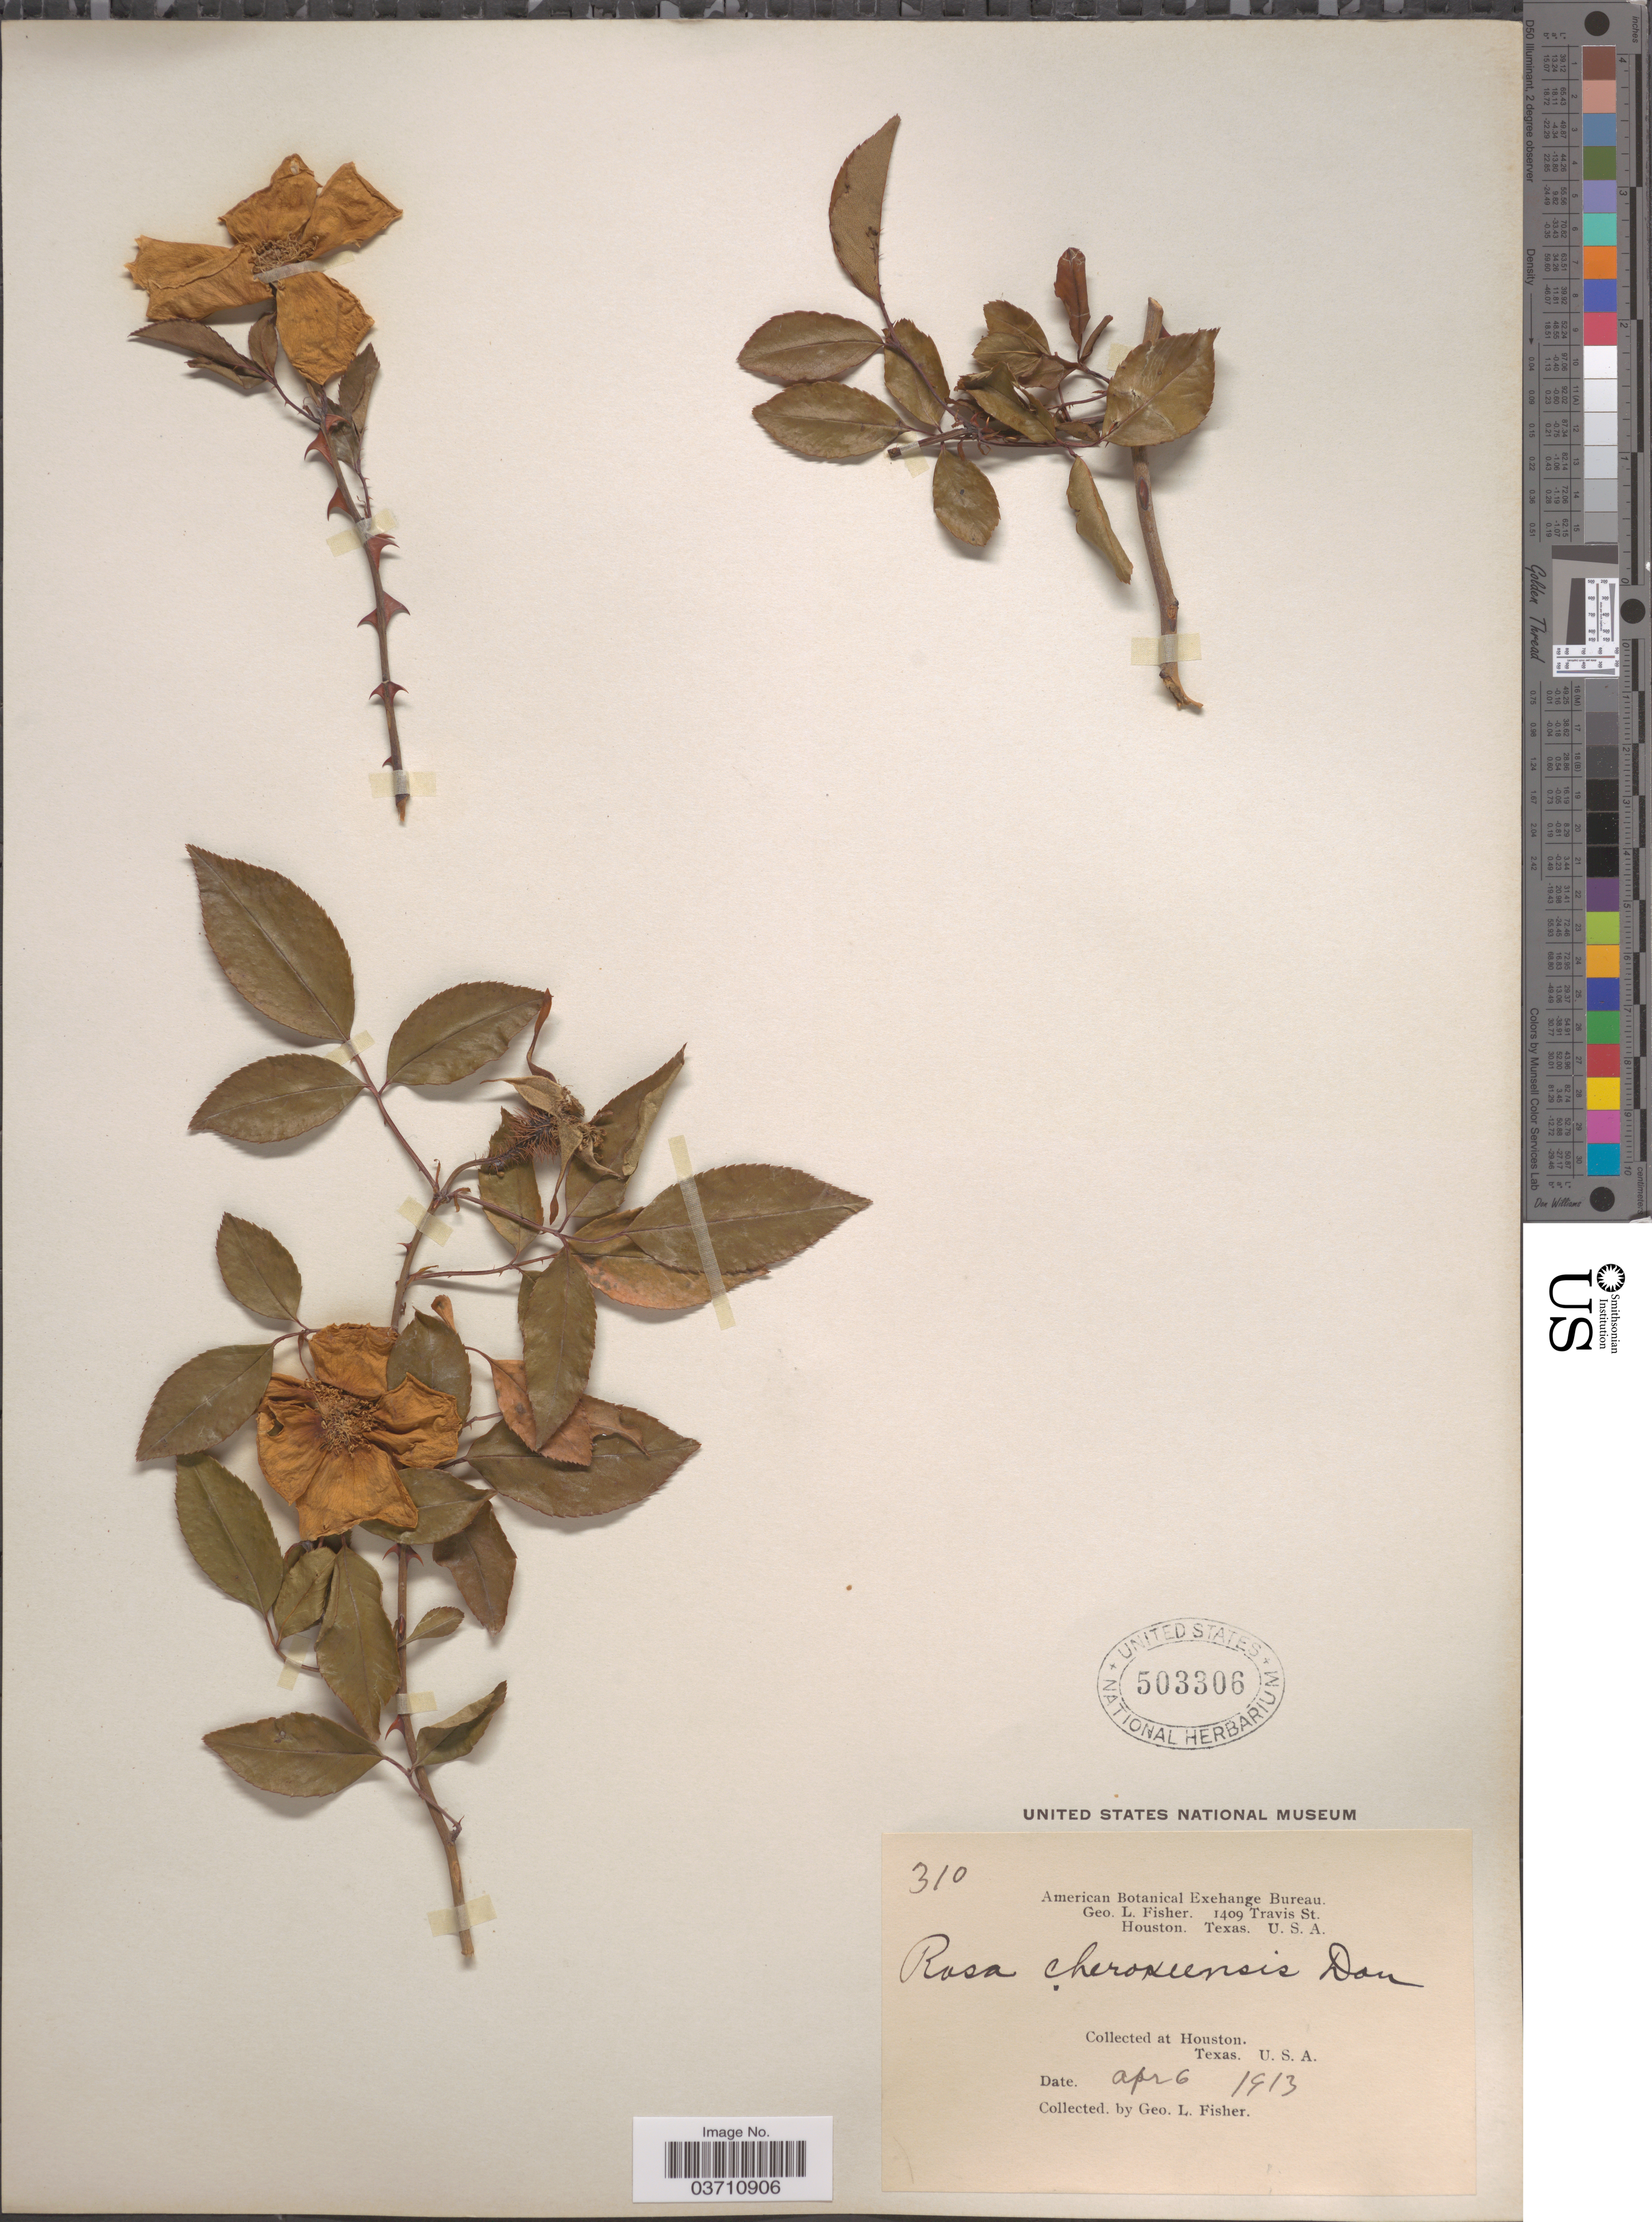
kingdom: Plantae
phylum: Tracheophyta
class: Magnoliopsida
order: Rosales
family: Rosaceae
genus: Rosa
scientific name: Rosa cherokeensis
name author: Donn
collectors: G. L. Fisher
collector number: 310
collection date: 1913-04-06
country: United States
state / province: Texas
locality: Houston.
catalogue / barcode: US 503306